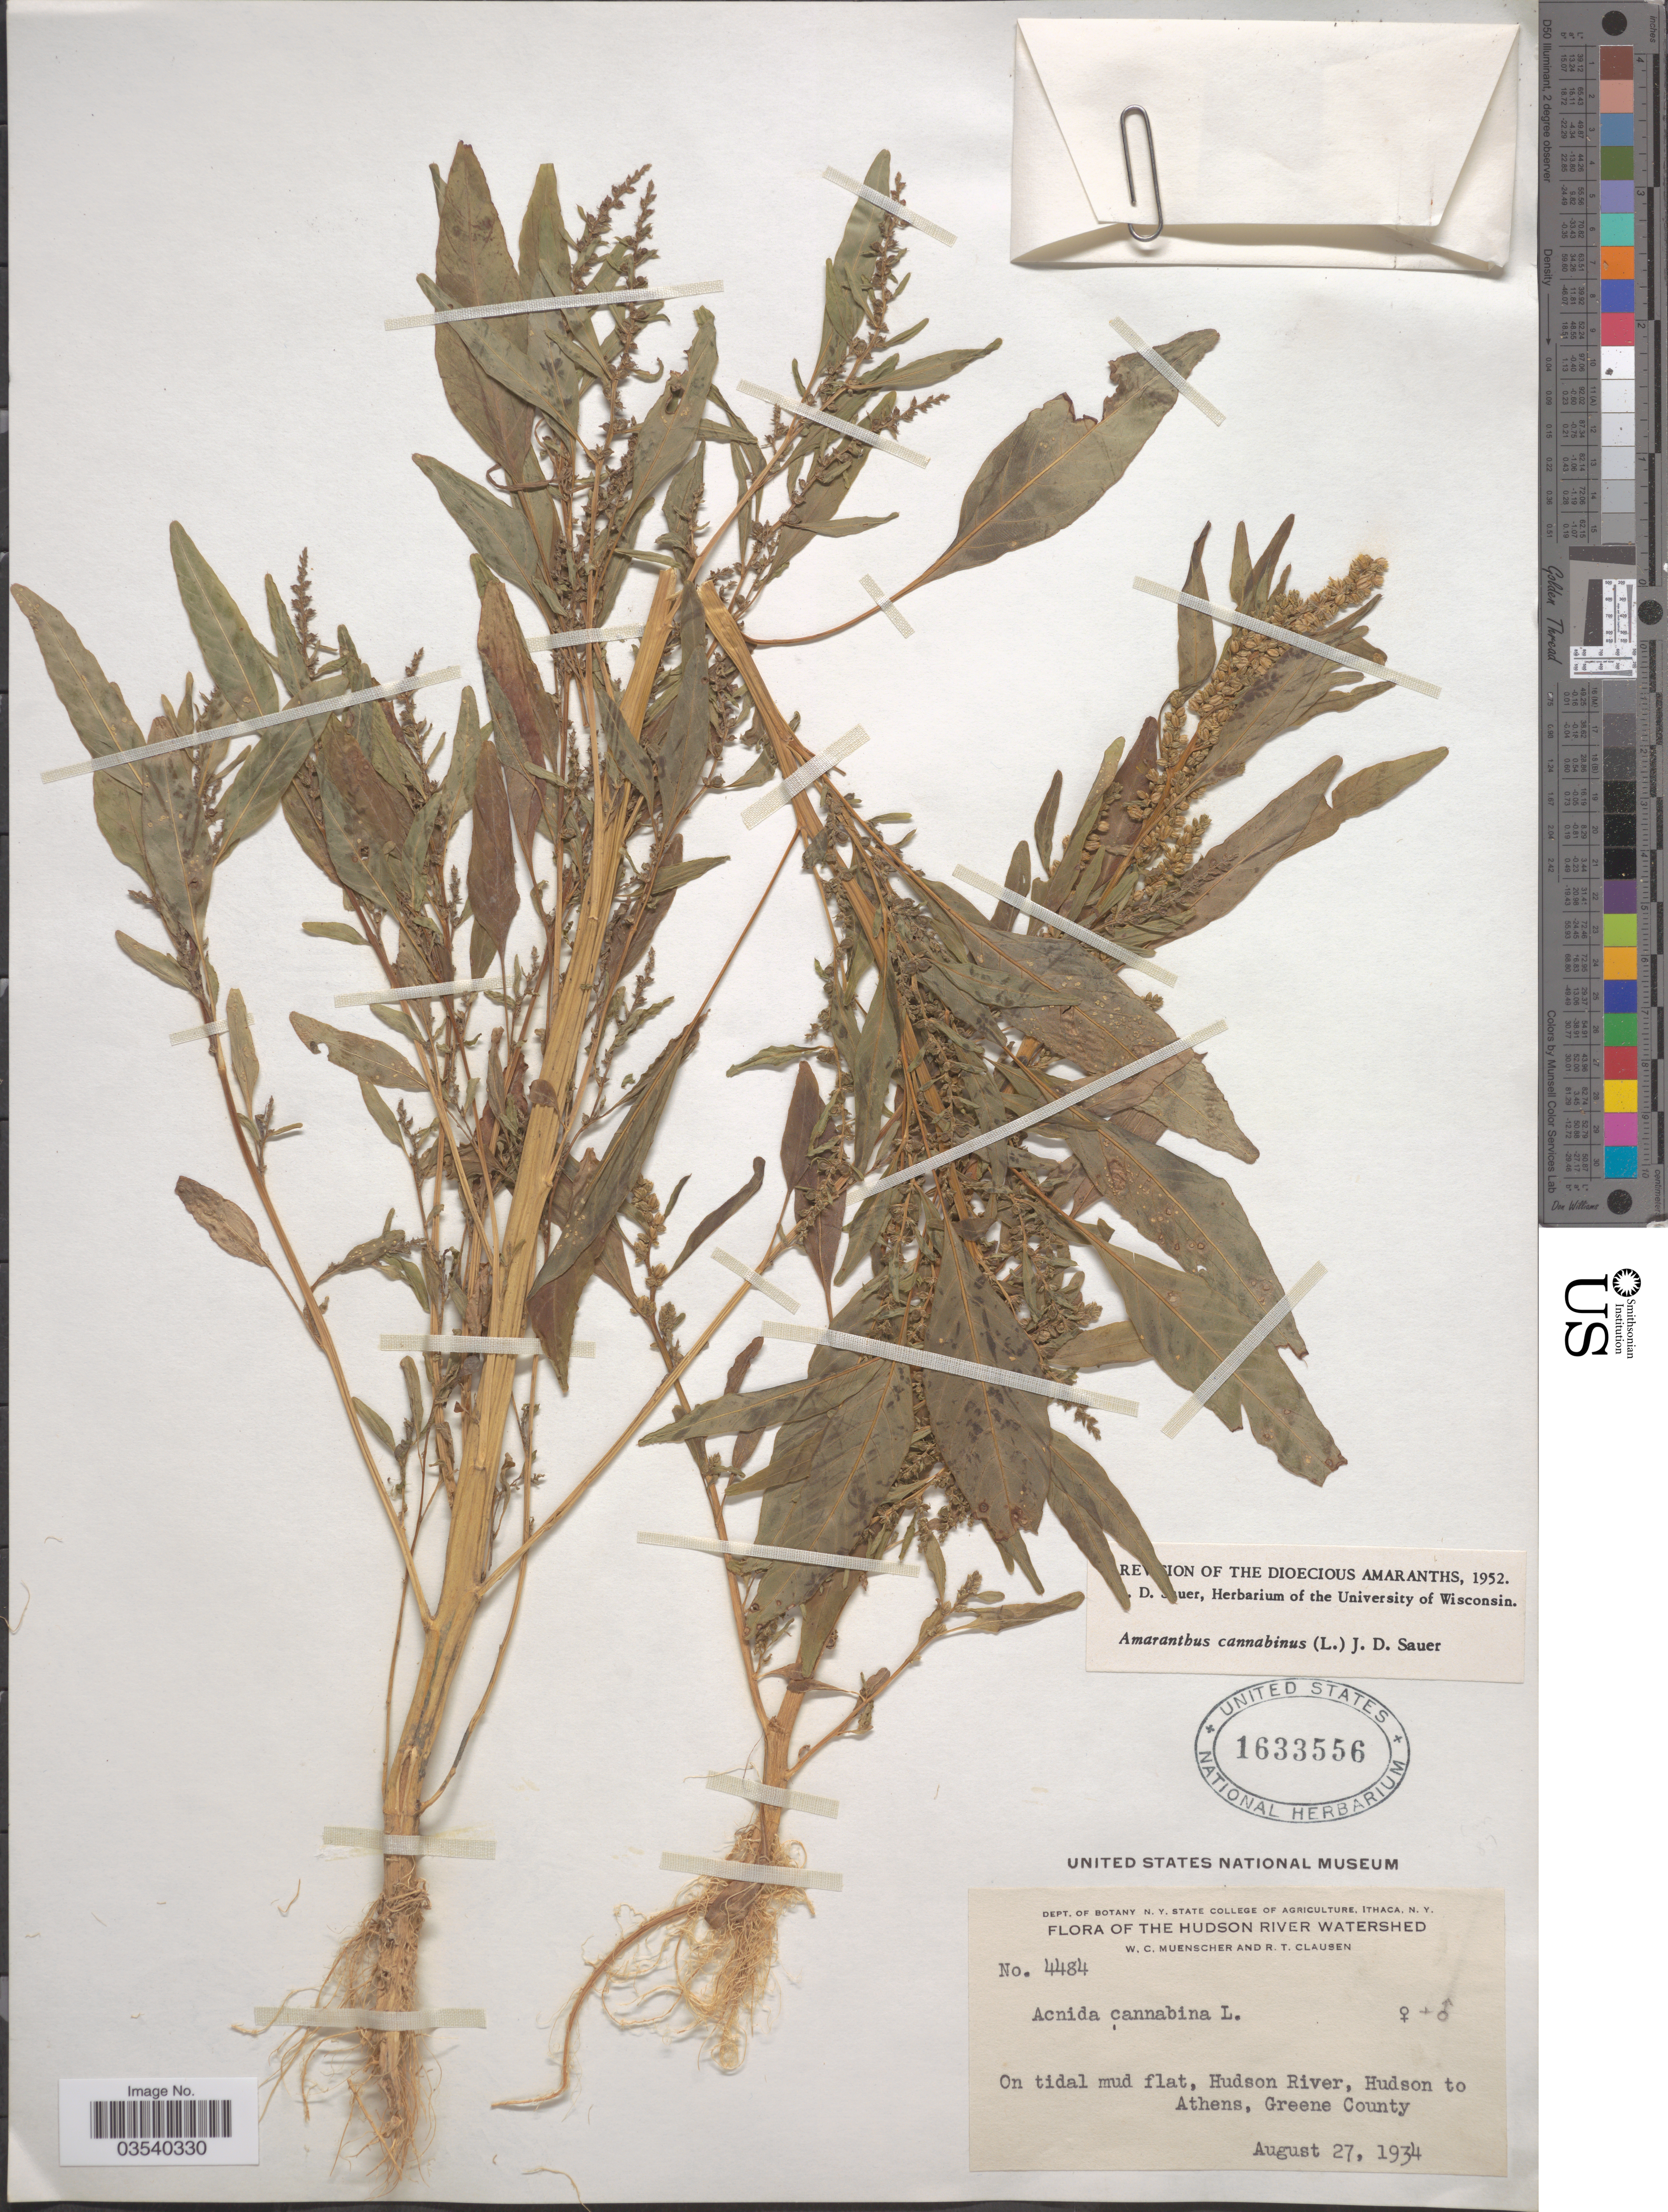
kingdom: Plantae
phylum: Tracheophyta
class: Magnoliopsida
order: Caryophyllales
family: Amaranthaceae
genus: Amaranthus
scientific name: Amaranthus cannabinus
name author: (L.) E.G. F. Sauer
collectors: W. Muenscher & R. T. Clausen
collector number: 4484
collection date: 1934-08-27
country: United States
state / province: New York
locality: The Hudson River Watershed. On tidal mud flat, Hudson River, Hudston to Athens, Greene County.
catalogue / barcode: US 1633556